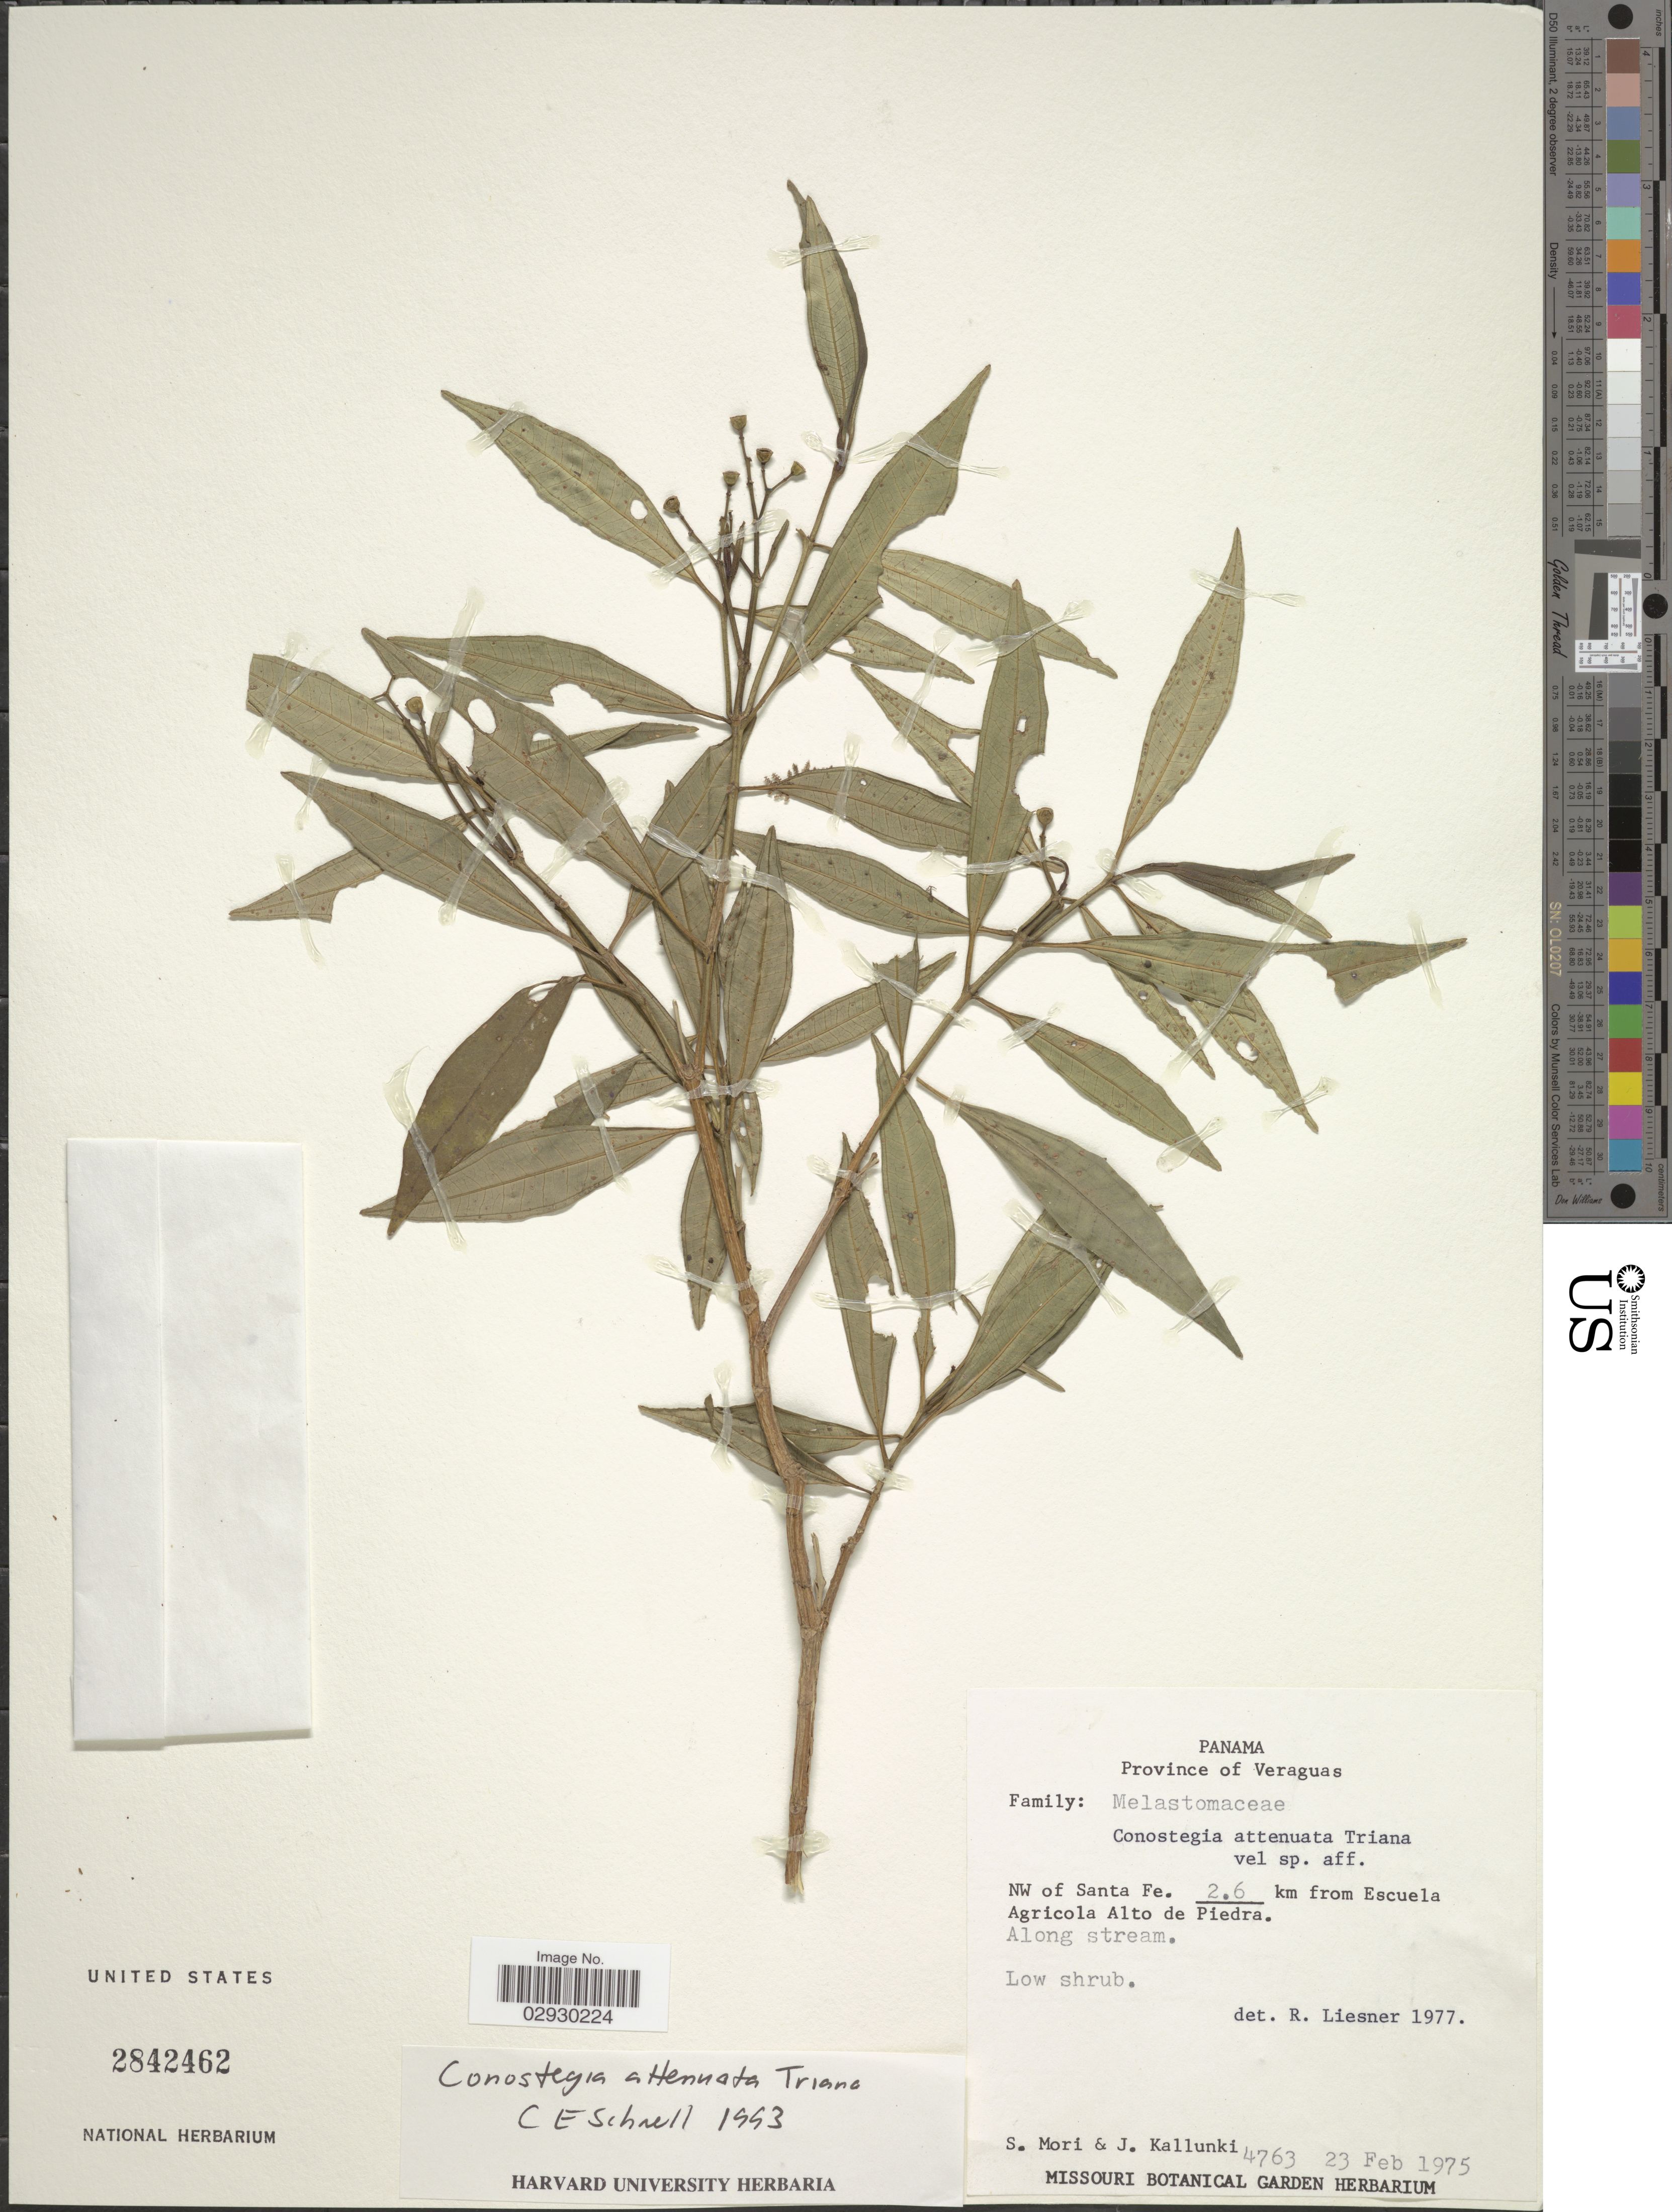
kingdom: Plantae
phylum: Tracheophyta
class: Magnoliopsida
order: Myrtales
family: Melastomataceae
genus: Conostegia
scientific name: Conostegia attenuata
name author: Triana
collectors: S. Mori & J. Kallunki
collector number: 4763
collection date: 1975-02-23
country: Panama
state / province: Veraguas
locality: NW of Santa Fe. 2.6 km from Escuela Agricola Alto de Piedra.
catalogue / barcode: US 2842462